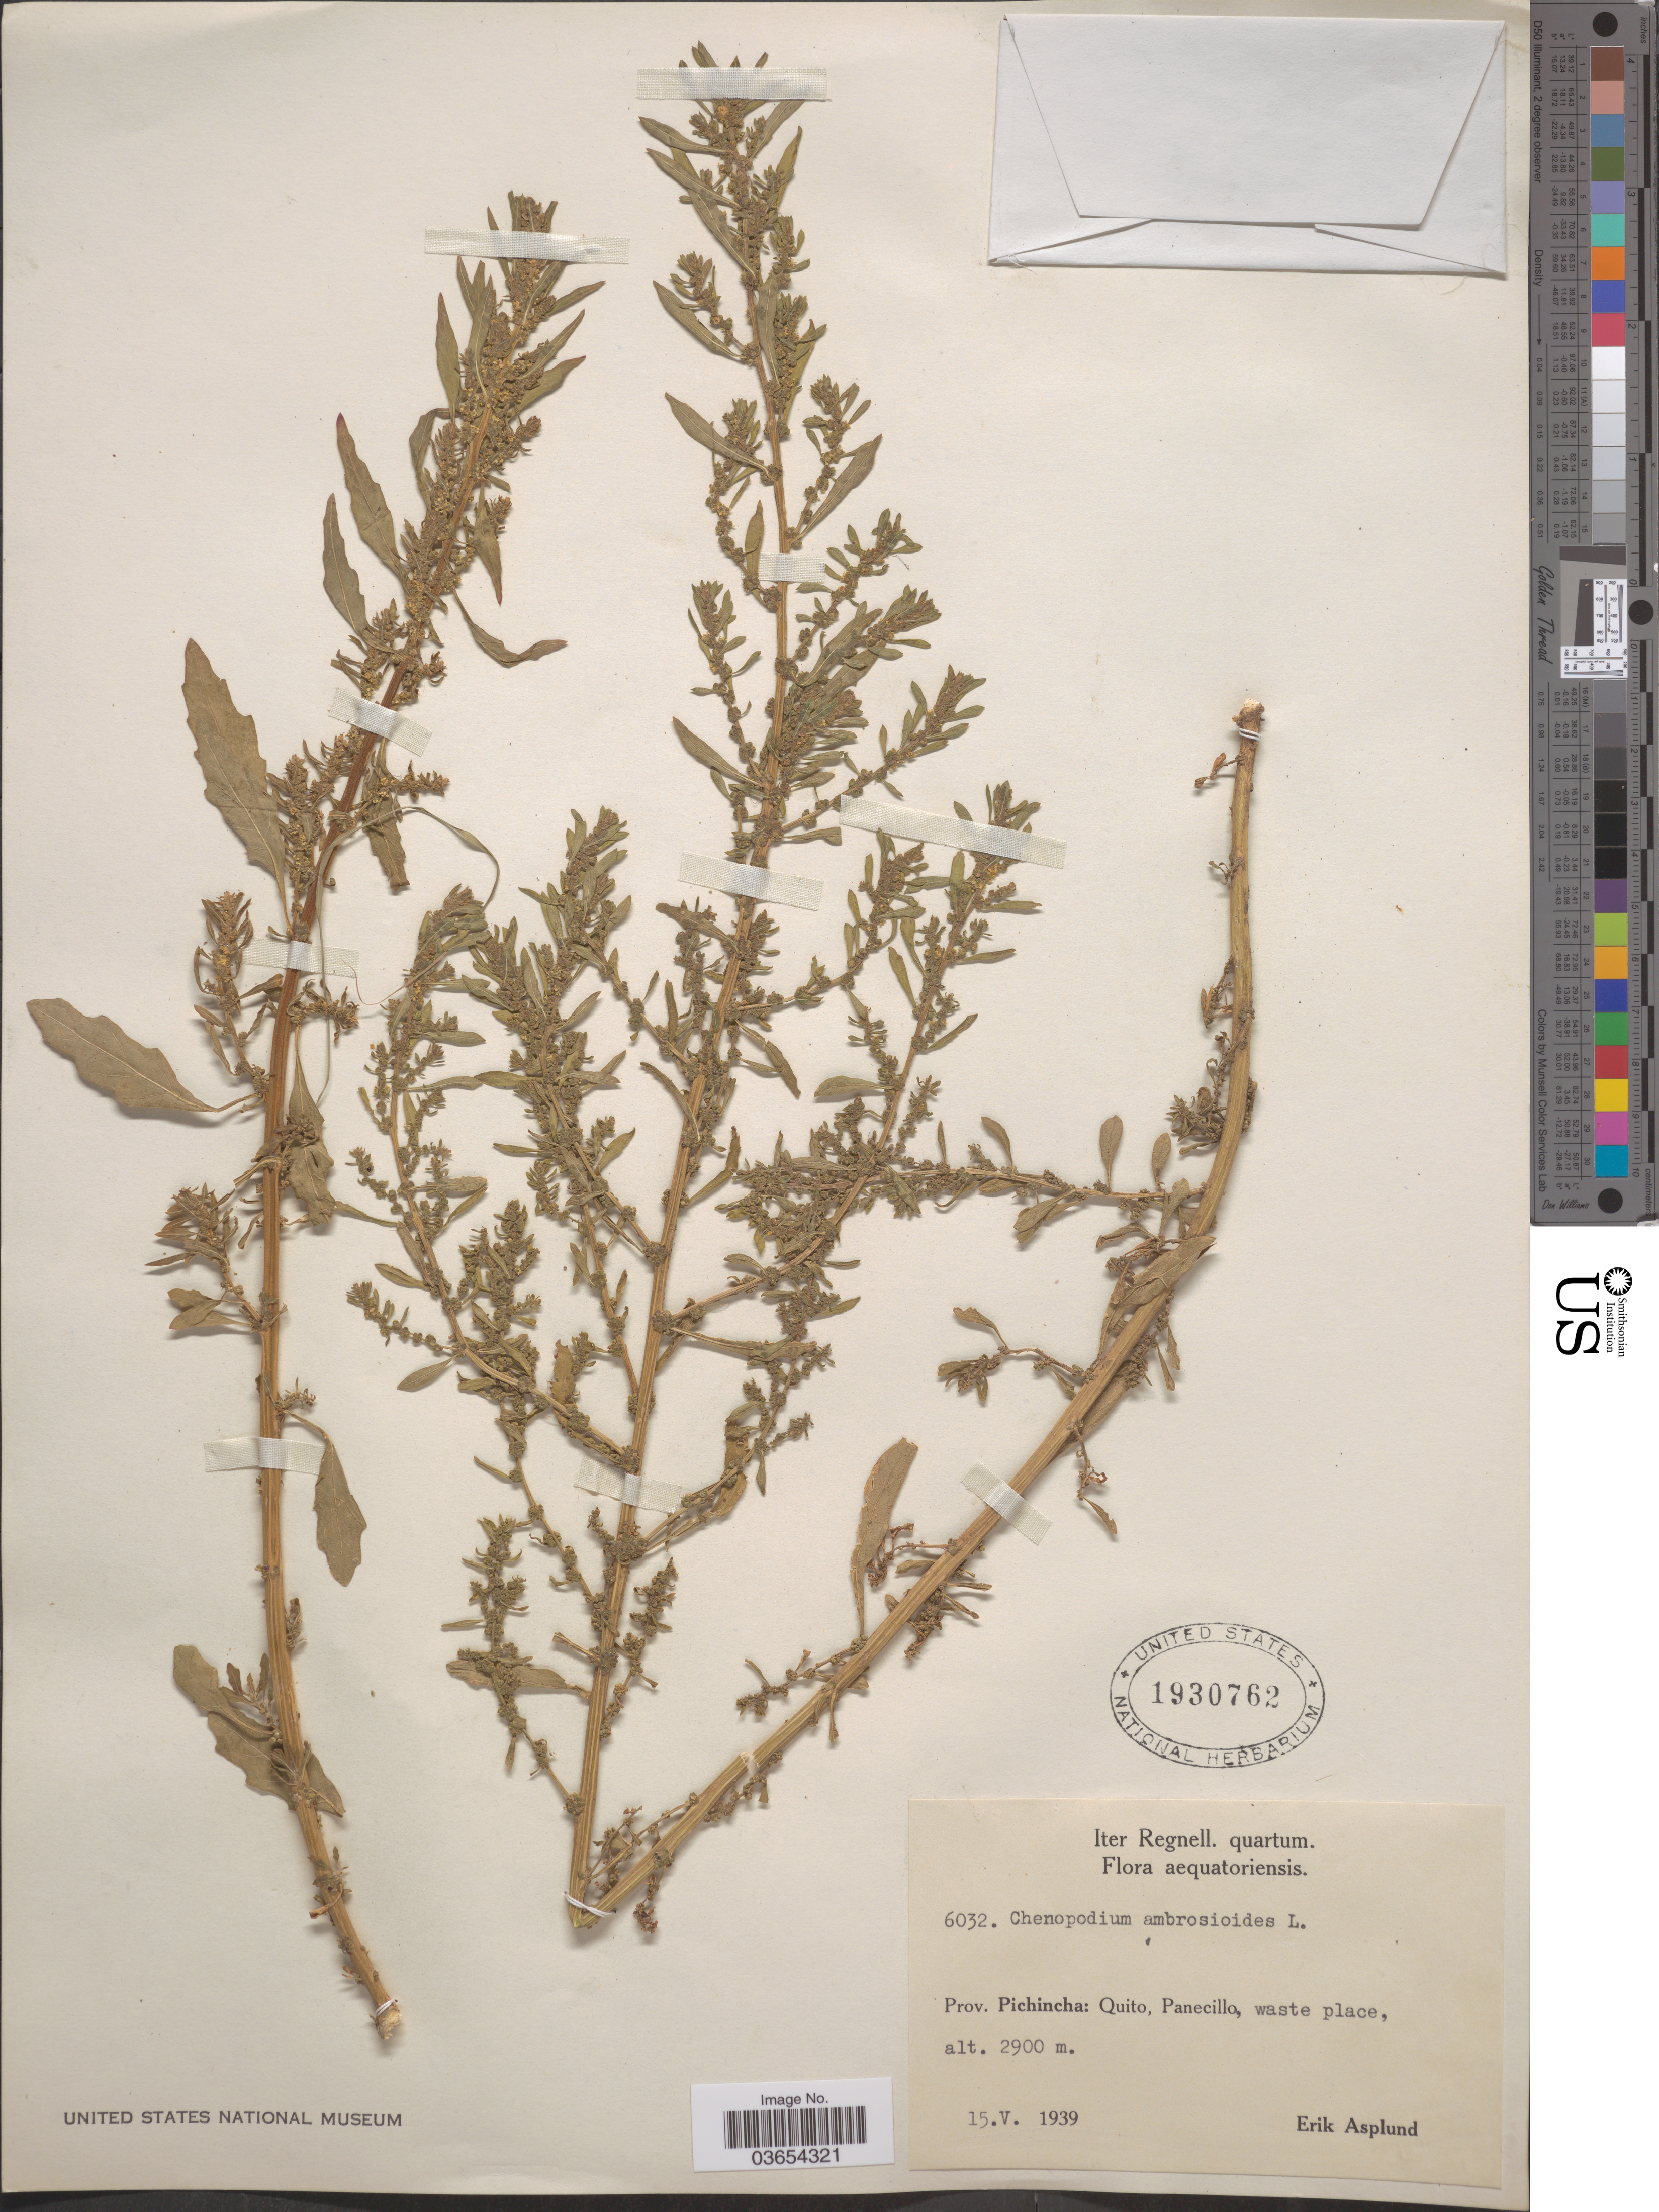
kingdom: Plantae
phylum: Tracheophyta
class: Magnoliopsida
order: Caryophyllales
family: Amaranthaceae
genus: Chenopodium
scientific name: Chenopodium ambrosioides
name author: L.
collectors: E. Asplund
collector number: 6032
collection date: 1939-05-15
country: Ecuador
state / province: Pichincha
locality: Quito, Panecillo.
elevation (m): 2900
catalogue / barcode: US 1930762